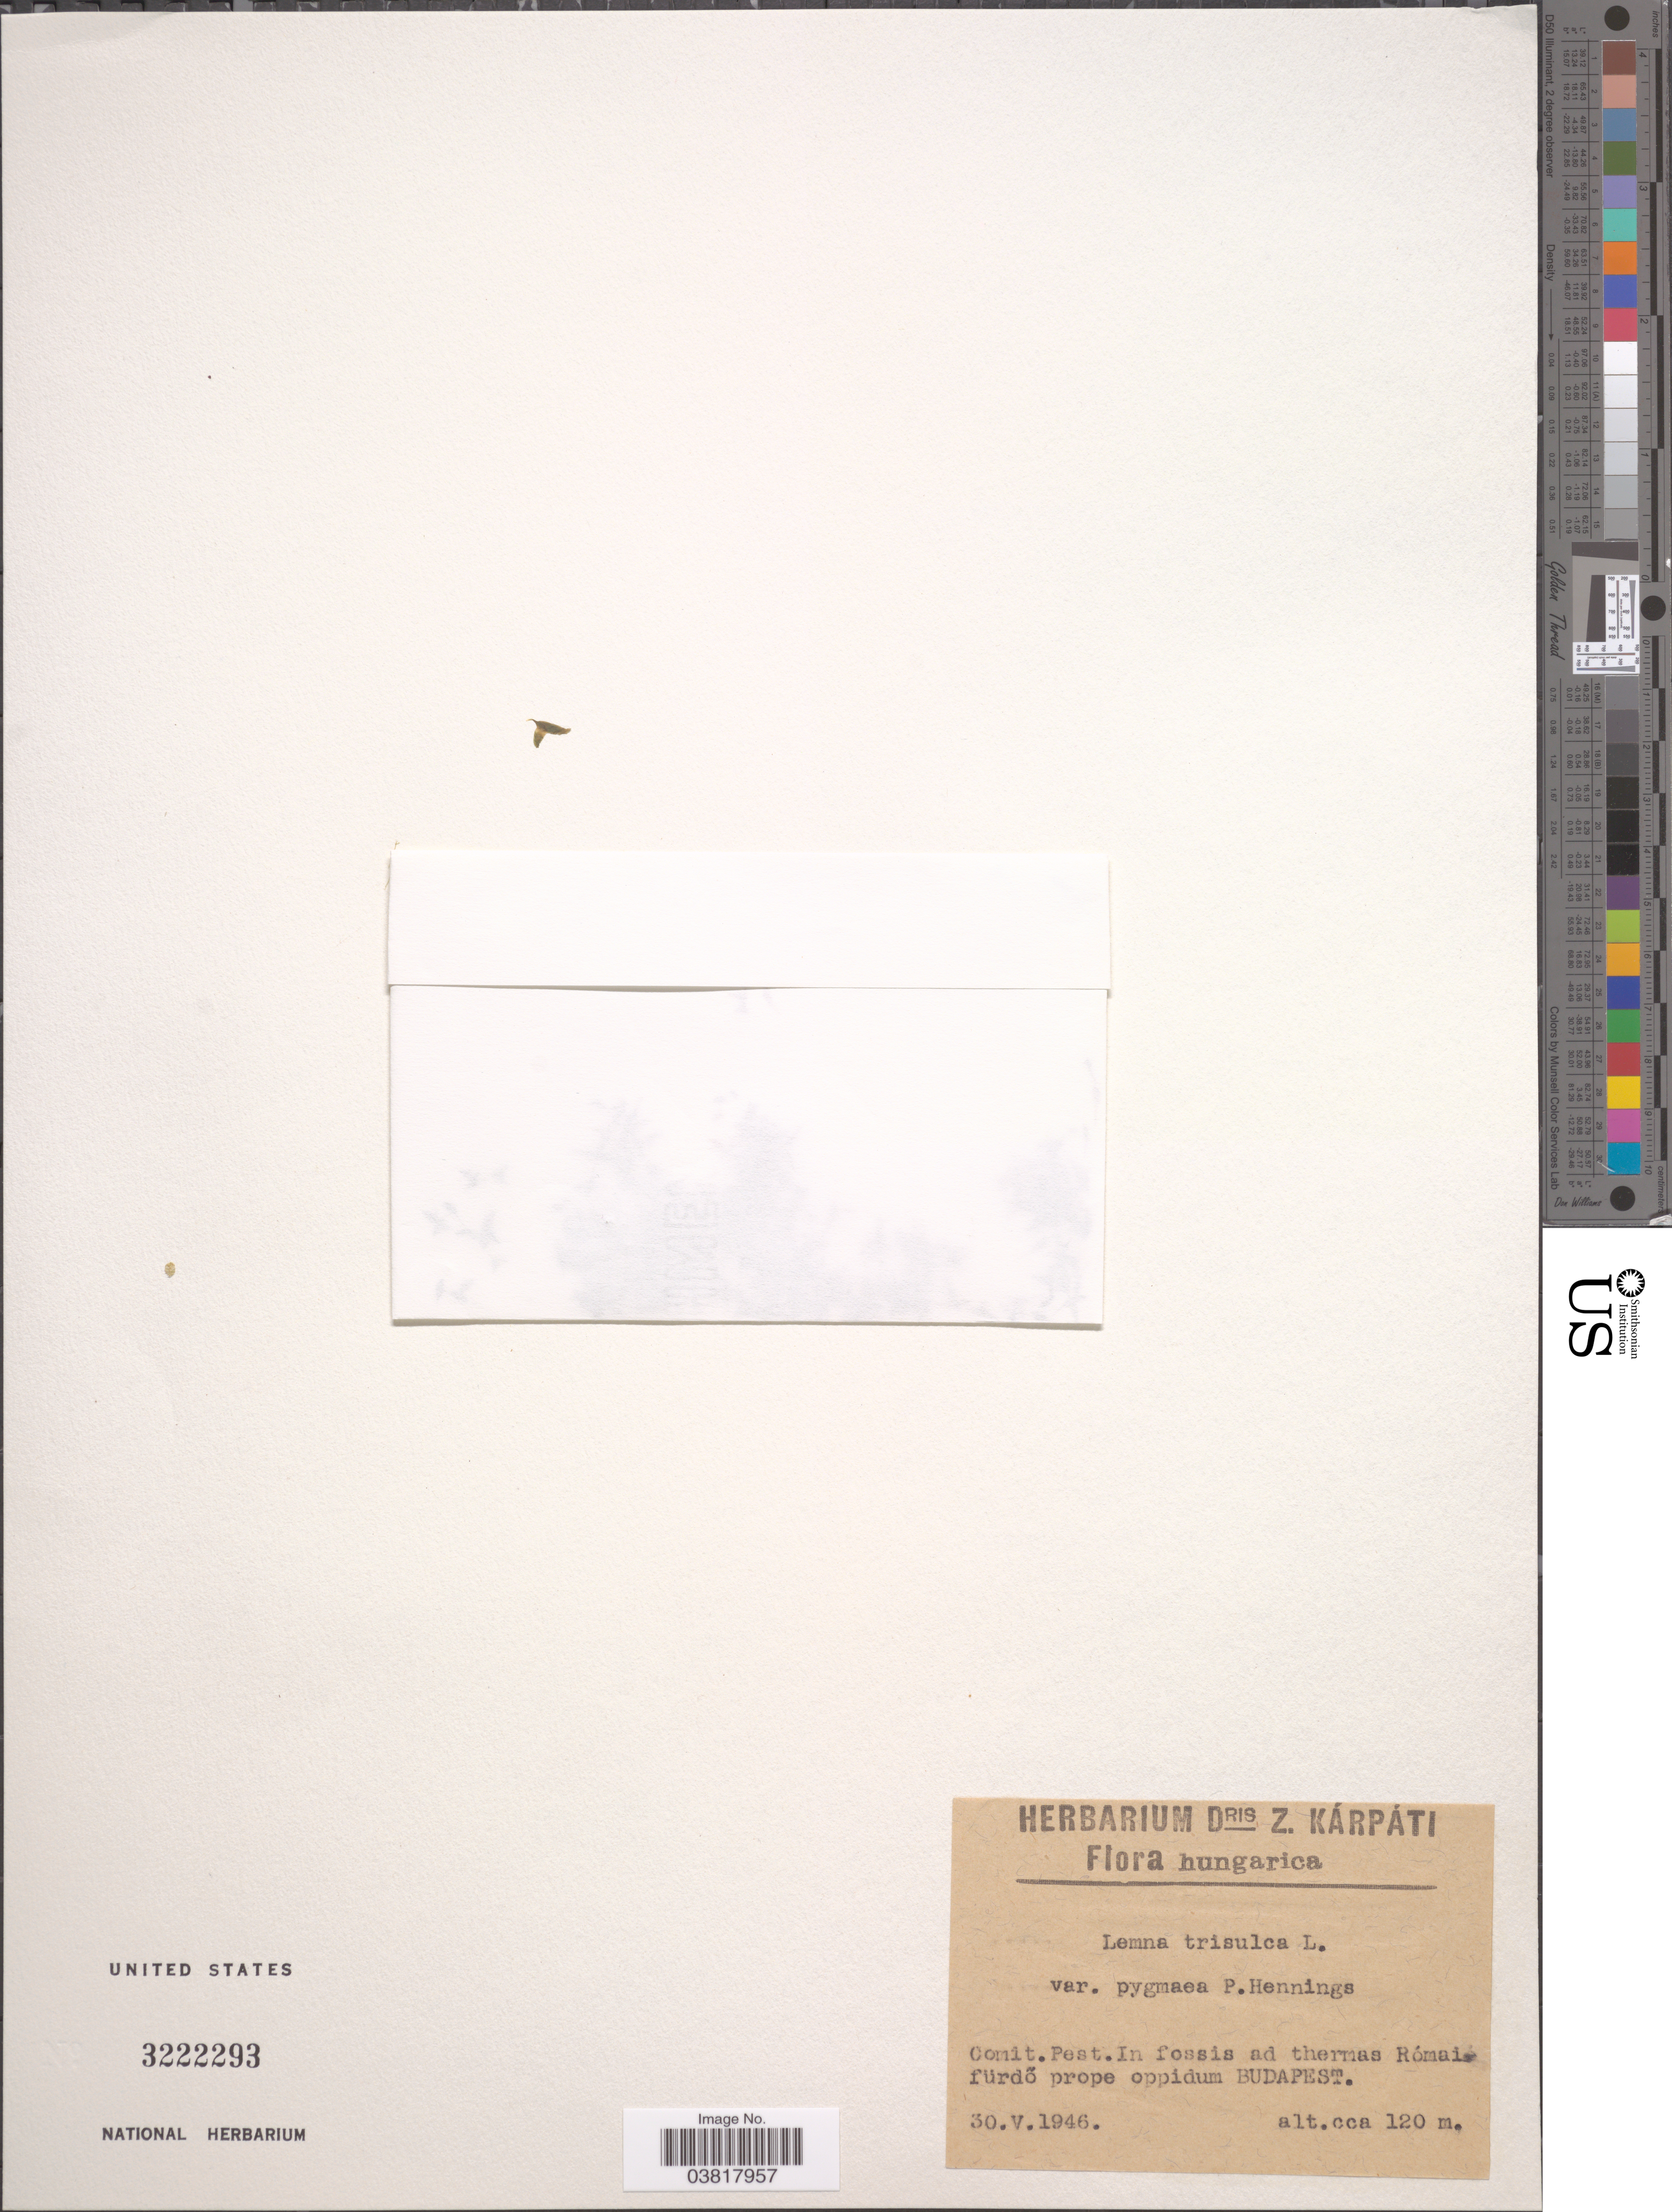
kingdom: Plantae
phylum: Tracheophyta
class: Liliopsida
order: Alismatales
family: Araceae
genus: Lemna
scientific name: Lemna trisulca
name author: L.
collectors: Z. Kárpáti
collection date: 1946-05-30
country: Hungary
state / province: Budapest, Capital District of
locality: Comit. Pest. In fossis ad thermas Római [illegible text] fürdõ prope oppidum Budapest.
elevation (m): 120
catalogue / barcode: US 3222293